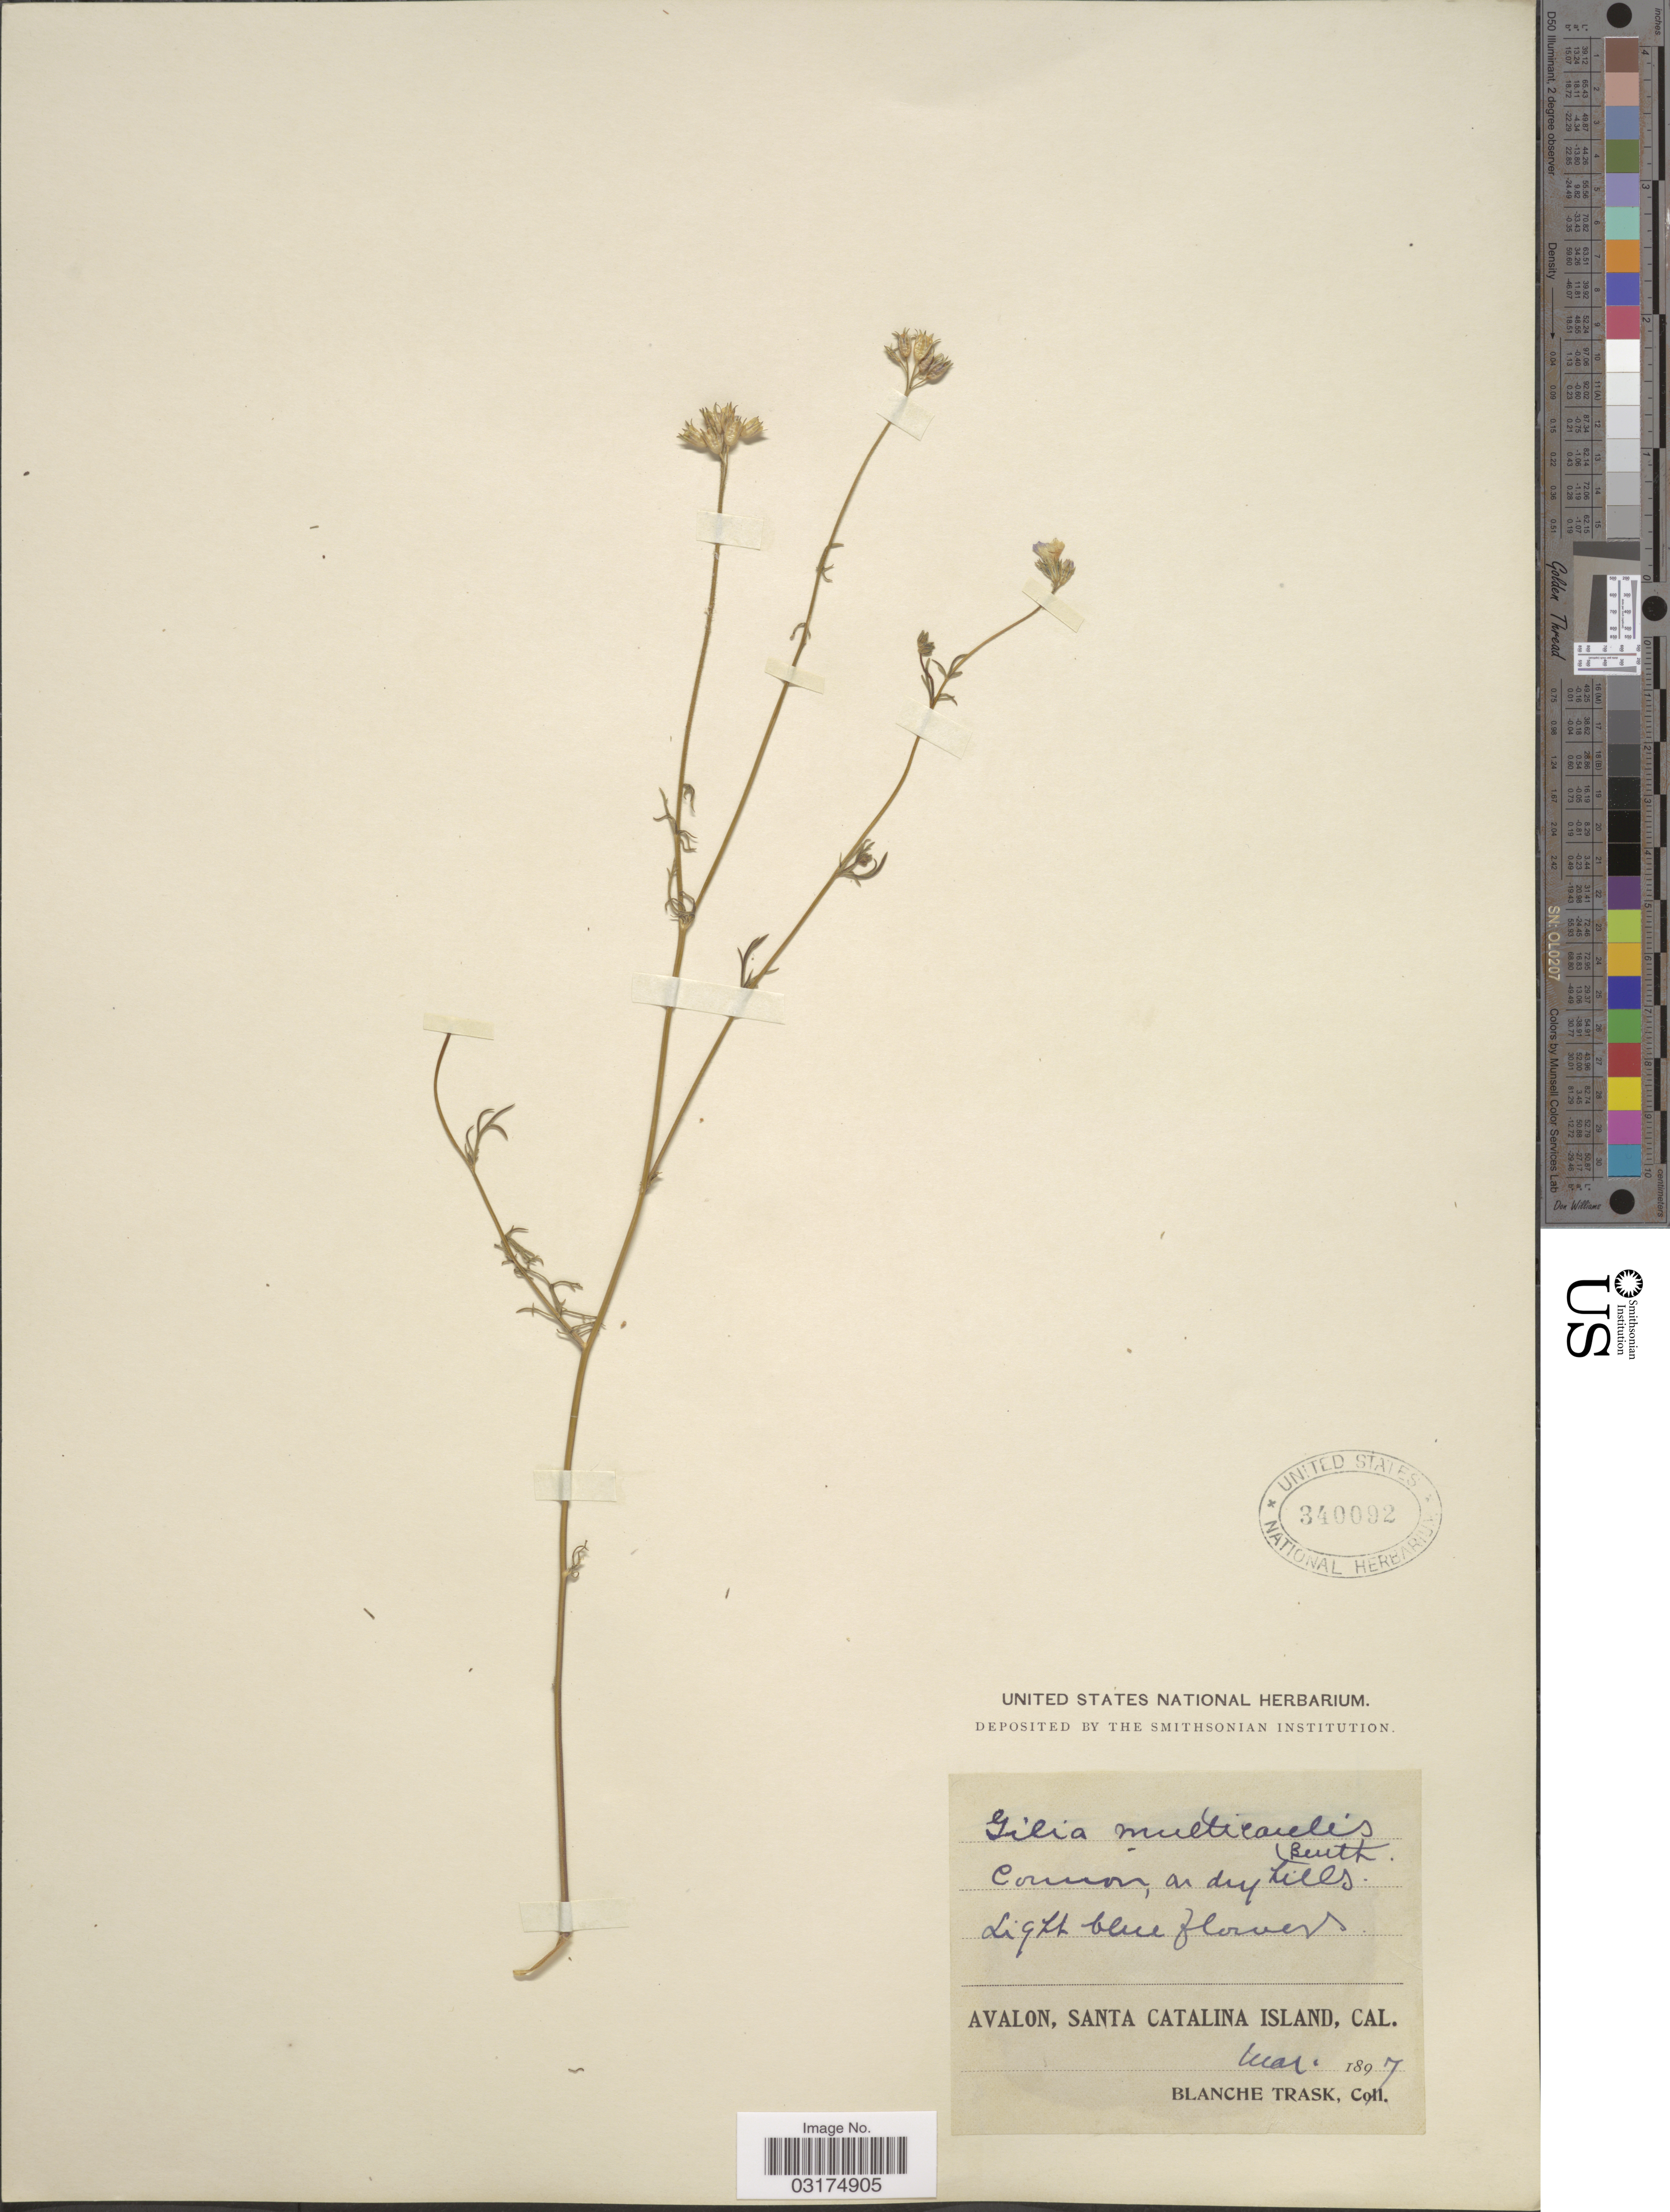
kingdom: Plantae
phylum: Tracheophyta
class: Magnoliopsida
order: Ericales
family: Polemoniaceae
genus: Gilia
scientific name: Gilia angelensis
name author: V.E. Grant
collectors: B. Trask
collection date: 1897-05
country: United States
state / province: California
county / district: Los Angeles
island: Santa Catalina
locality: Avalon, Santa Catalina Island, Cal.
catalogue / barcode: US 340092